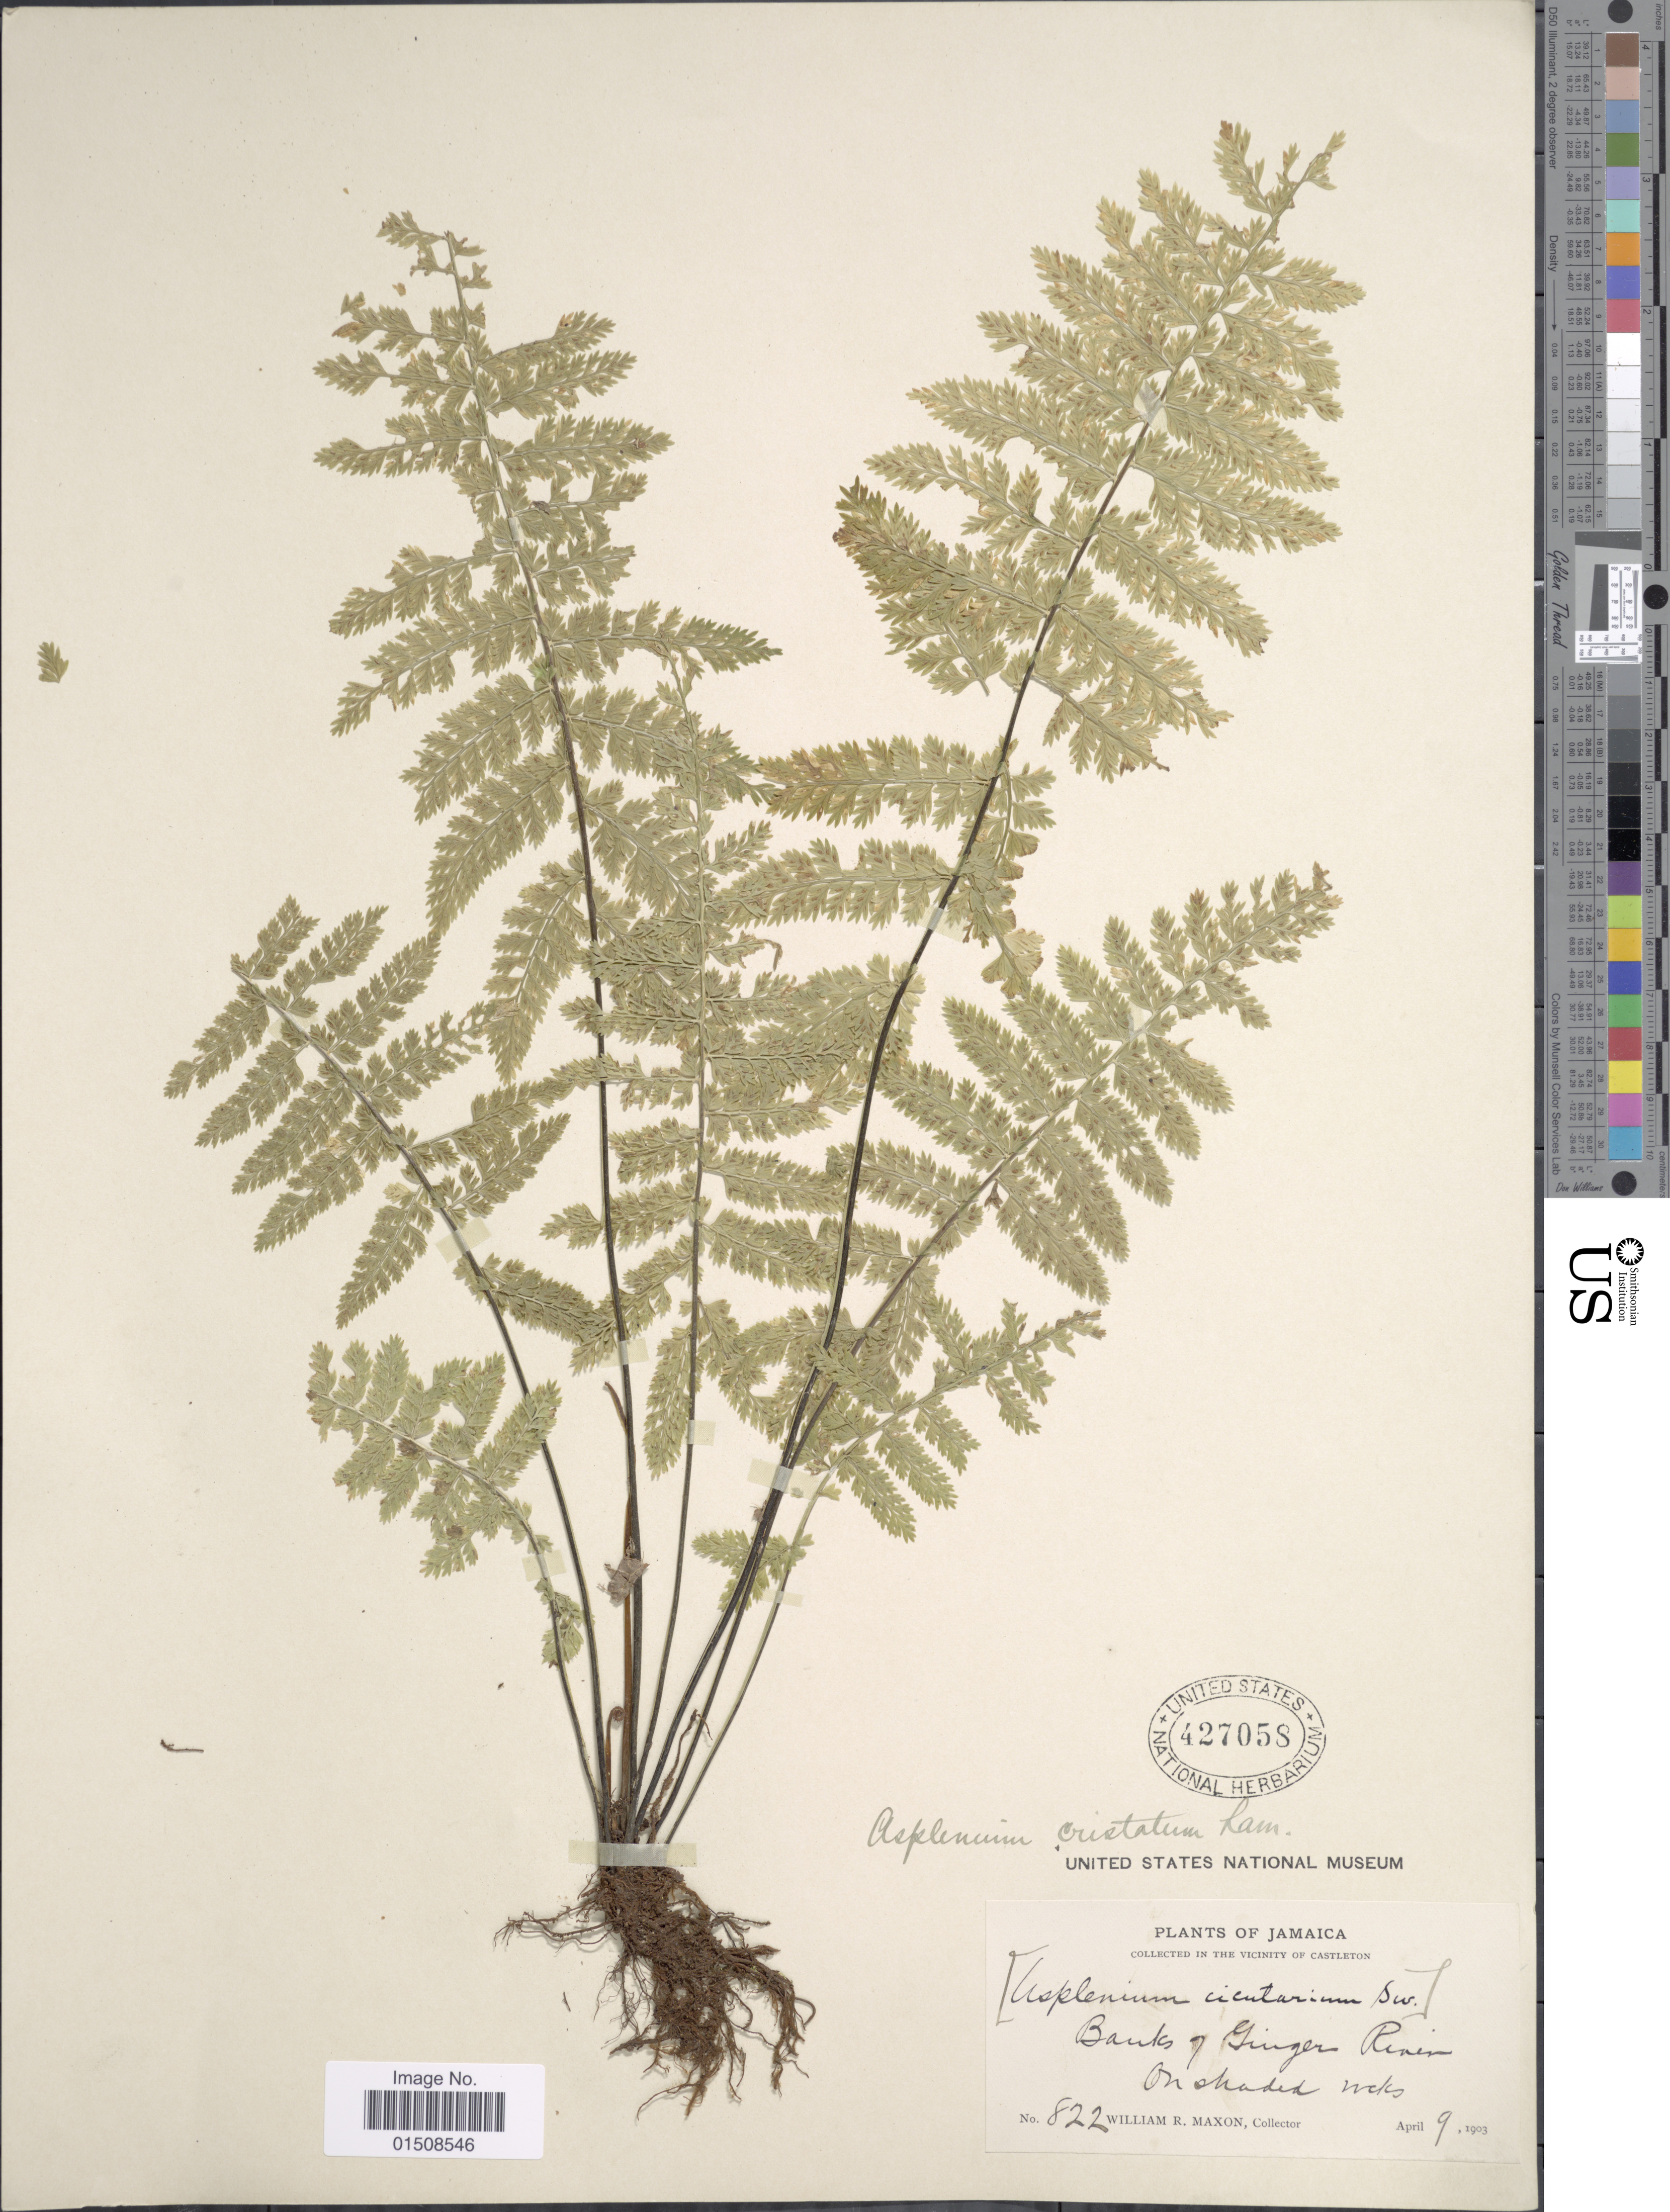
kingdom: Plantae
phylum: Tracheophyta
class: Polypodiopsida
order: Polypodiales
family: Aspleniaceae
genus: Asplenium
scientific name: Asplenium cristatum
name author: Lam.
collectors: W. R. Maxon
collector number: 822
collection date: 1903-04-09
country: Jamaica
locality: In the vicinity of Castleton. Banks of Ginger River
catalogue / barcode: US 427058